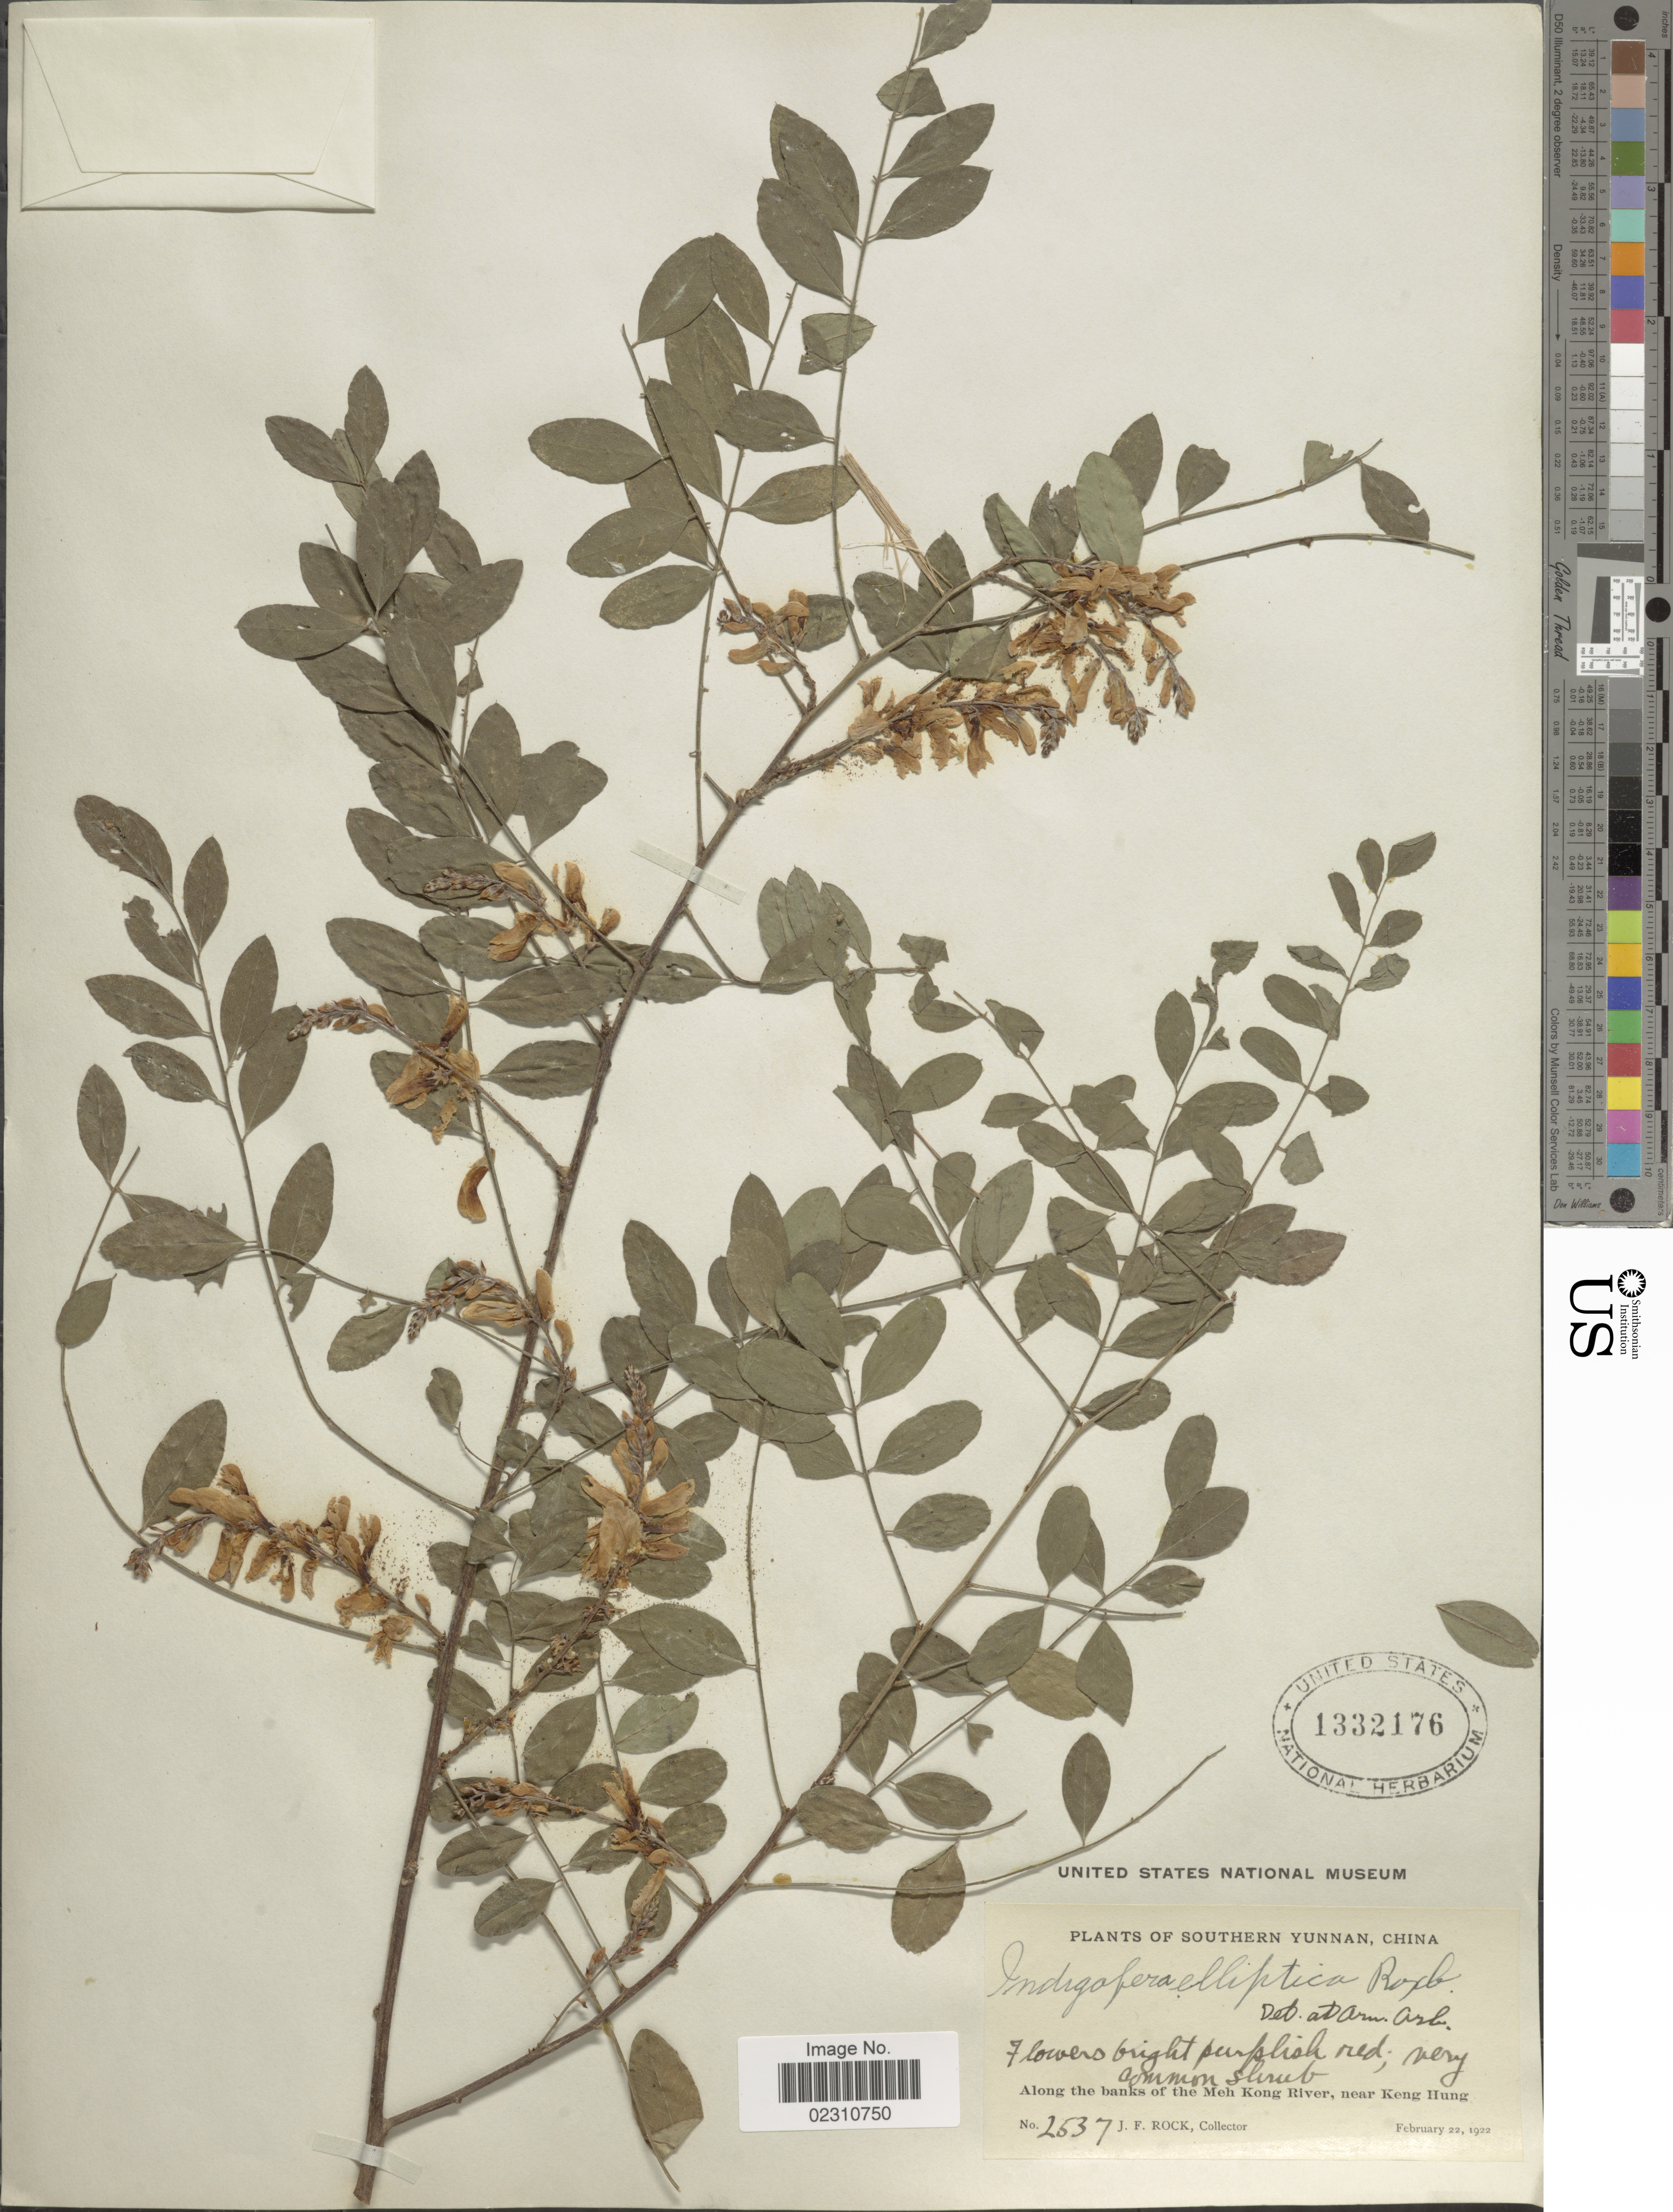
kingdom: Plantae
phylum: Tracheophyta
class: Magnoliopsida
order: Fabales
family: Fabaceae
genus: Indigofera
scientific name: Indigofera cassioides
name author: Röttler ex DC.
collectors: J. Rock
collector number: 2537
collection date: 1922-02-22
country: China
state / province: Yunnan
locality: Southern Yunnan, China, Along the banks of the Meh Kong River, near Keng Hung.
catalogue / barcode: US 1332176